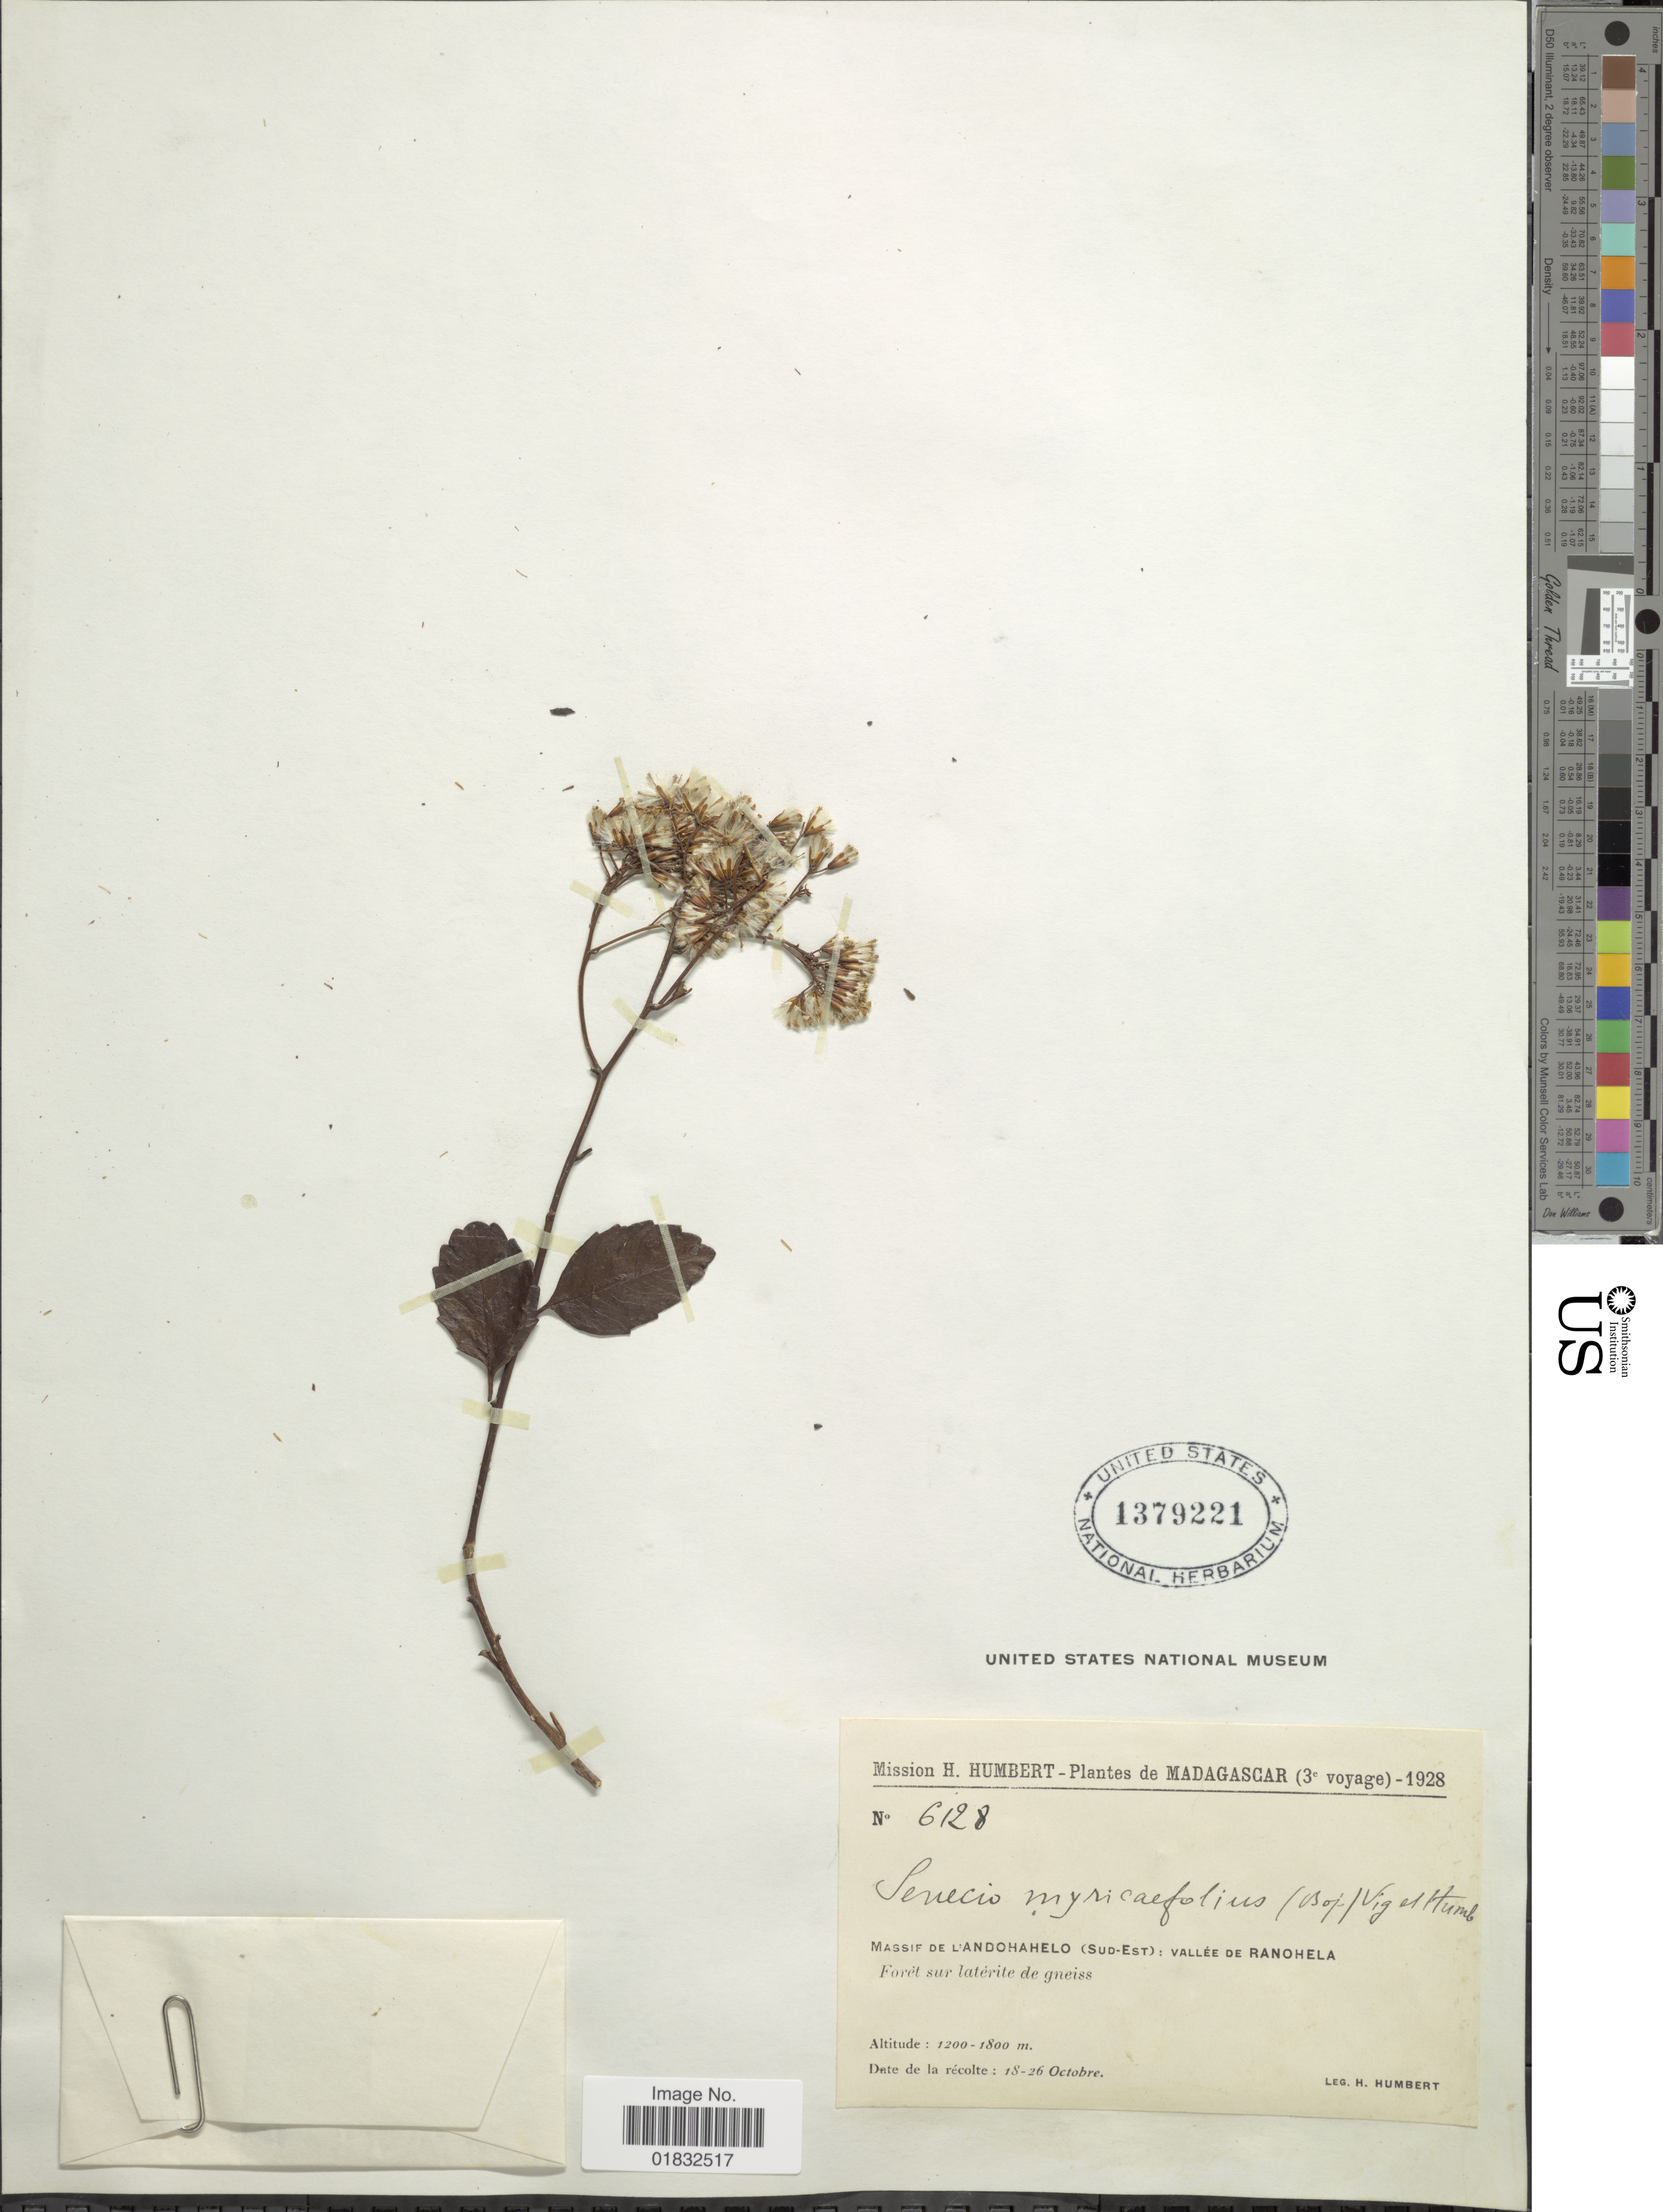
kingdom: Plantae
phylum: Tracheophyta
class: Magnoliopsida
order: Asterales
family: Asteraceae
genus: Hubertia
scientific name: Hubertia myricifolia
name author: (Bojer ex DC.) C. Jeffrey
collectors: H. Humbert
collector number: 6128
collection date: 1928-10-18/1928-10-26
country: Madagascar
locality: Massif de L'Andohahelo (Sud-Est): Vallée de Ranohela, Forét sur latérite de gneiss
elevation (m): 1200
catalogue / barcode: US 1379221